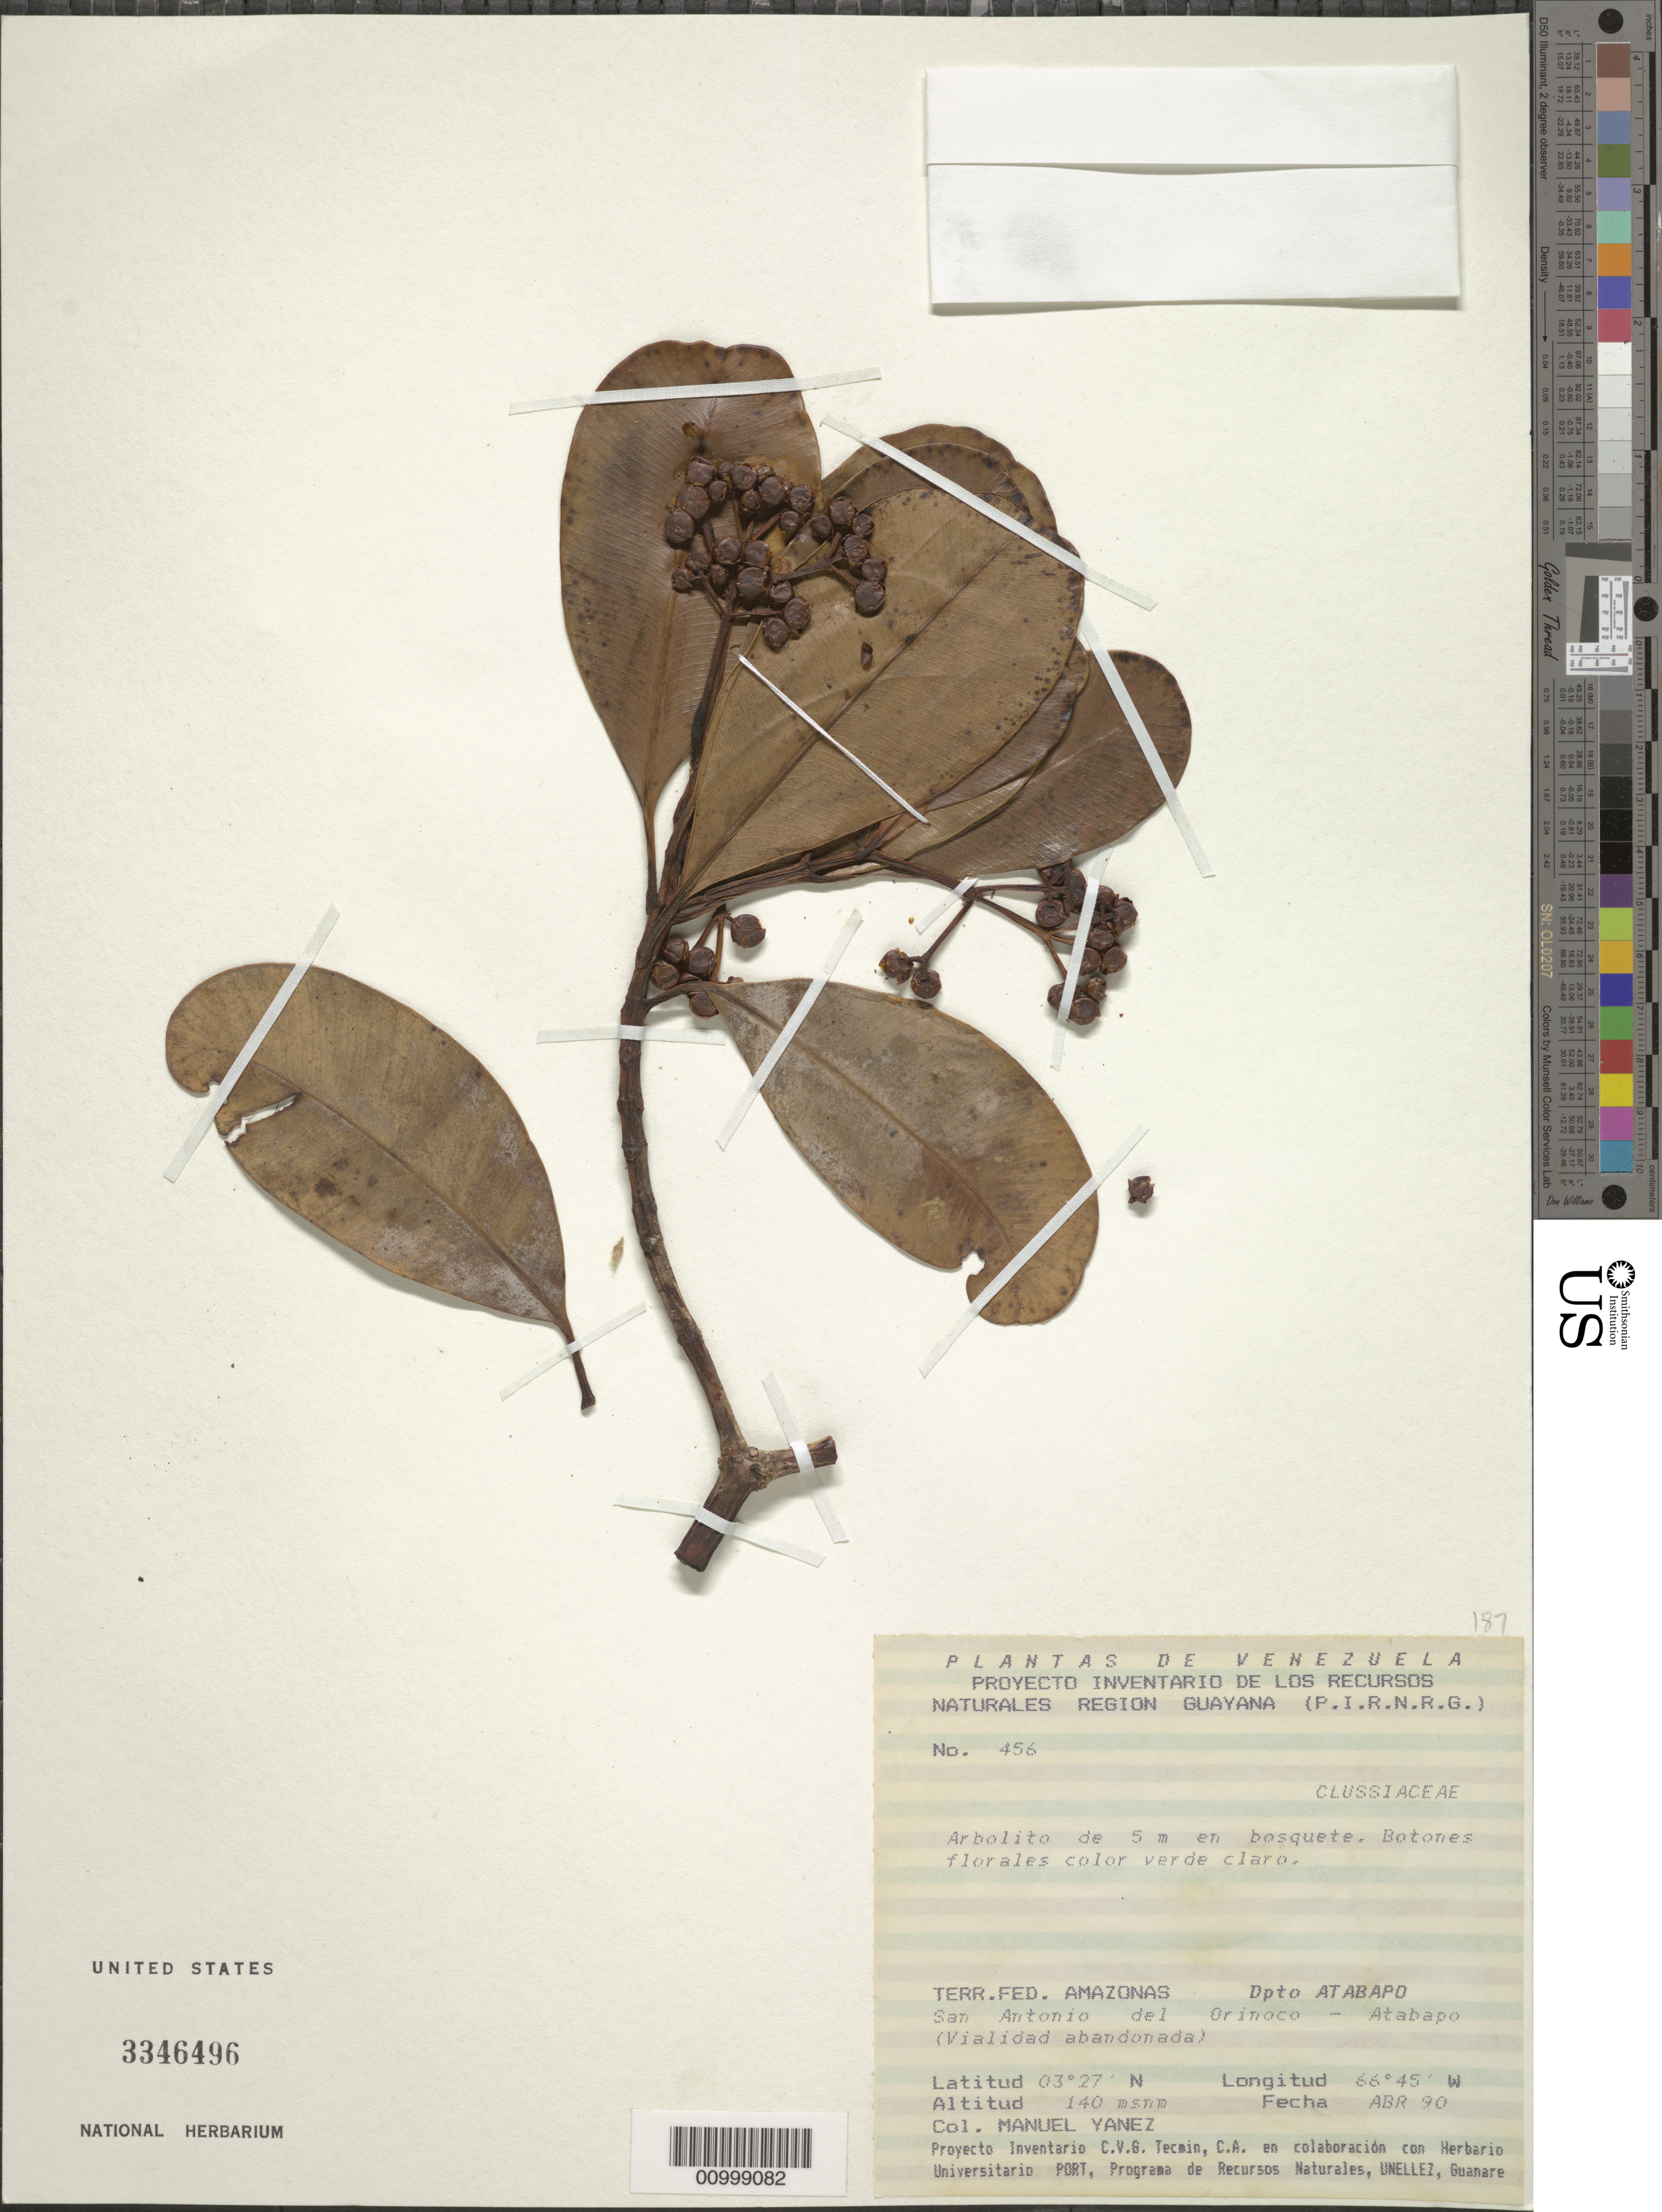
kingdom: Plantae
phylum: Tracheophyta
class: Magnoliopsida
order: Malpighiales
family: Clusiaceae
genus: Clusia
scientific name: Clusia sp.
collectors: M. Yanez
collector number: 465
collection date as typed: Apr-90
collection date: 1990-04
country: Venezuela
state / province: Amazonas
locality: San Antonio del Orinoco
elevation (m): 140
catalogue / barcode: US 3346496